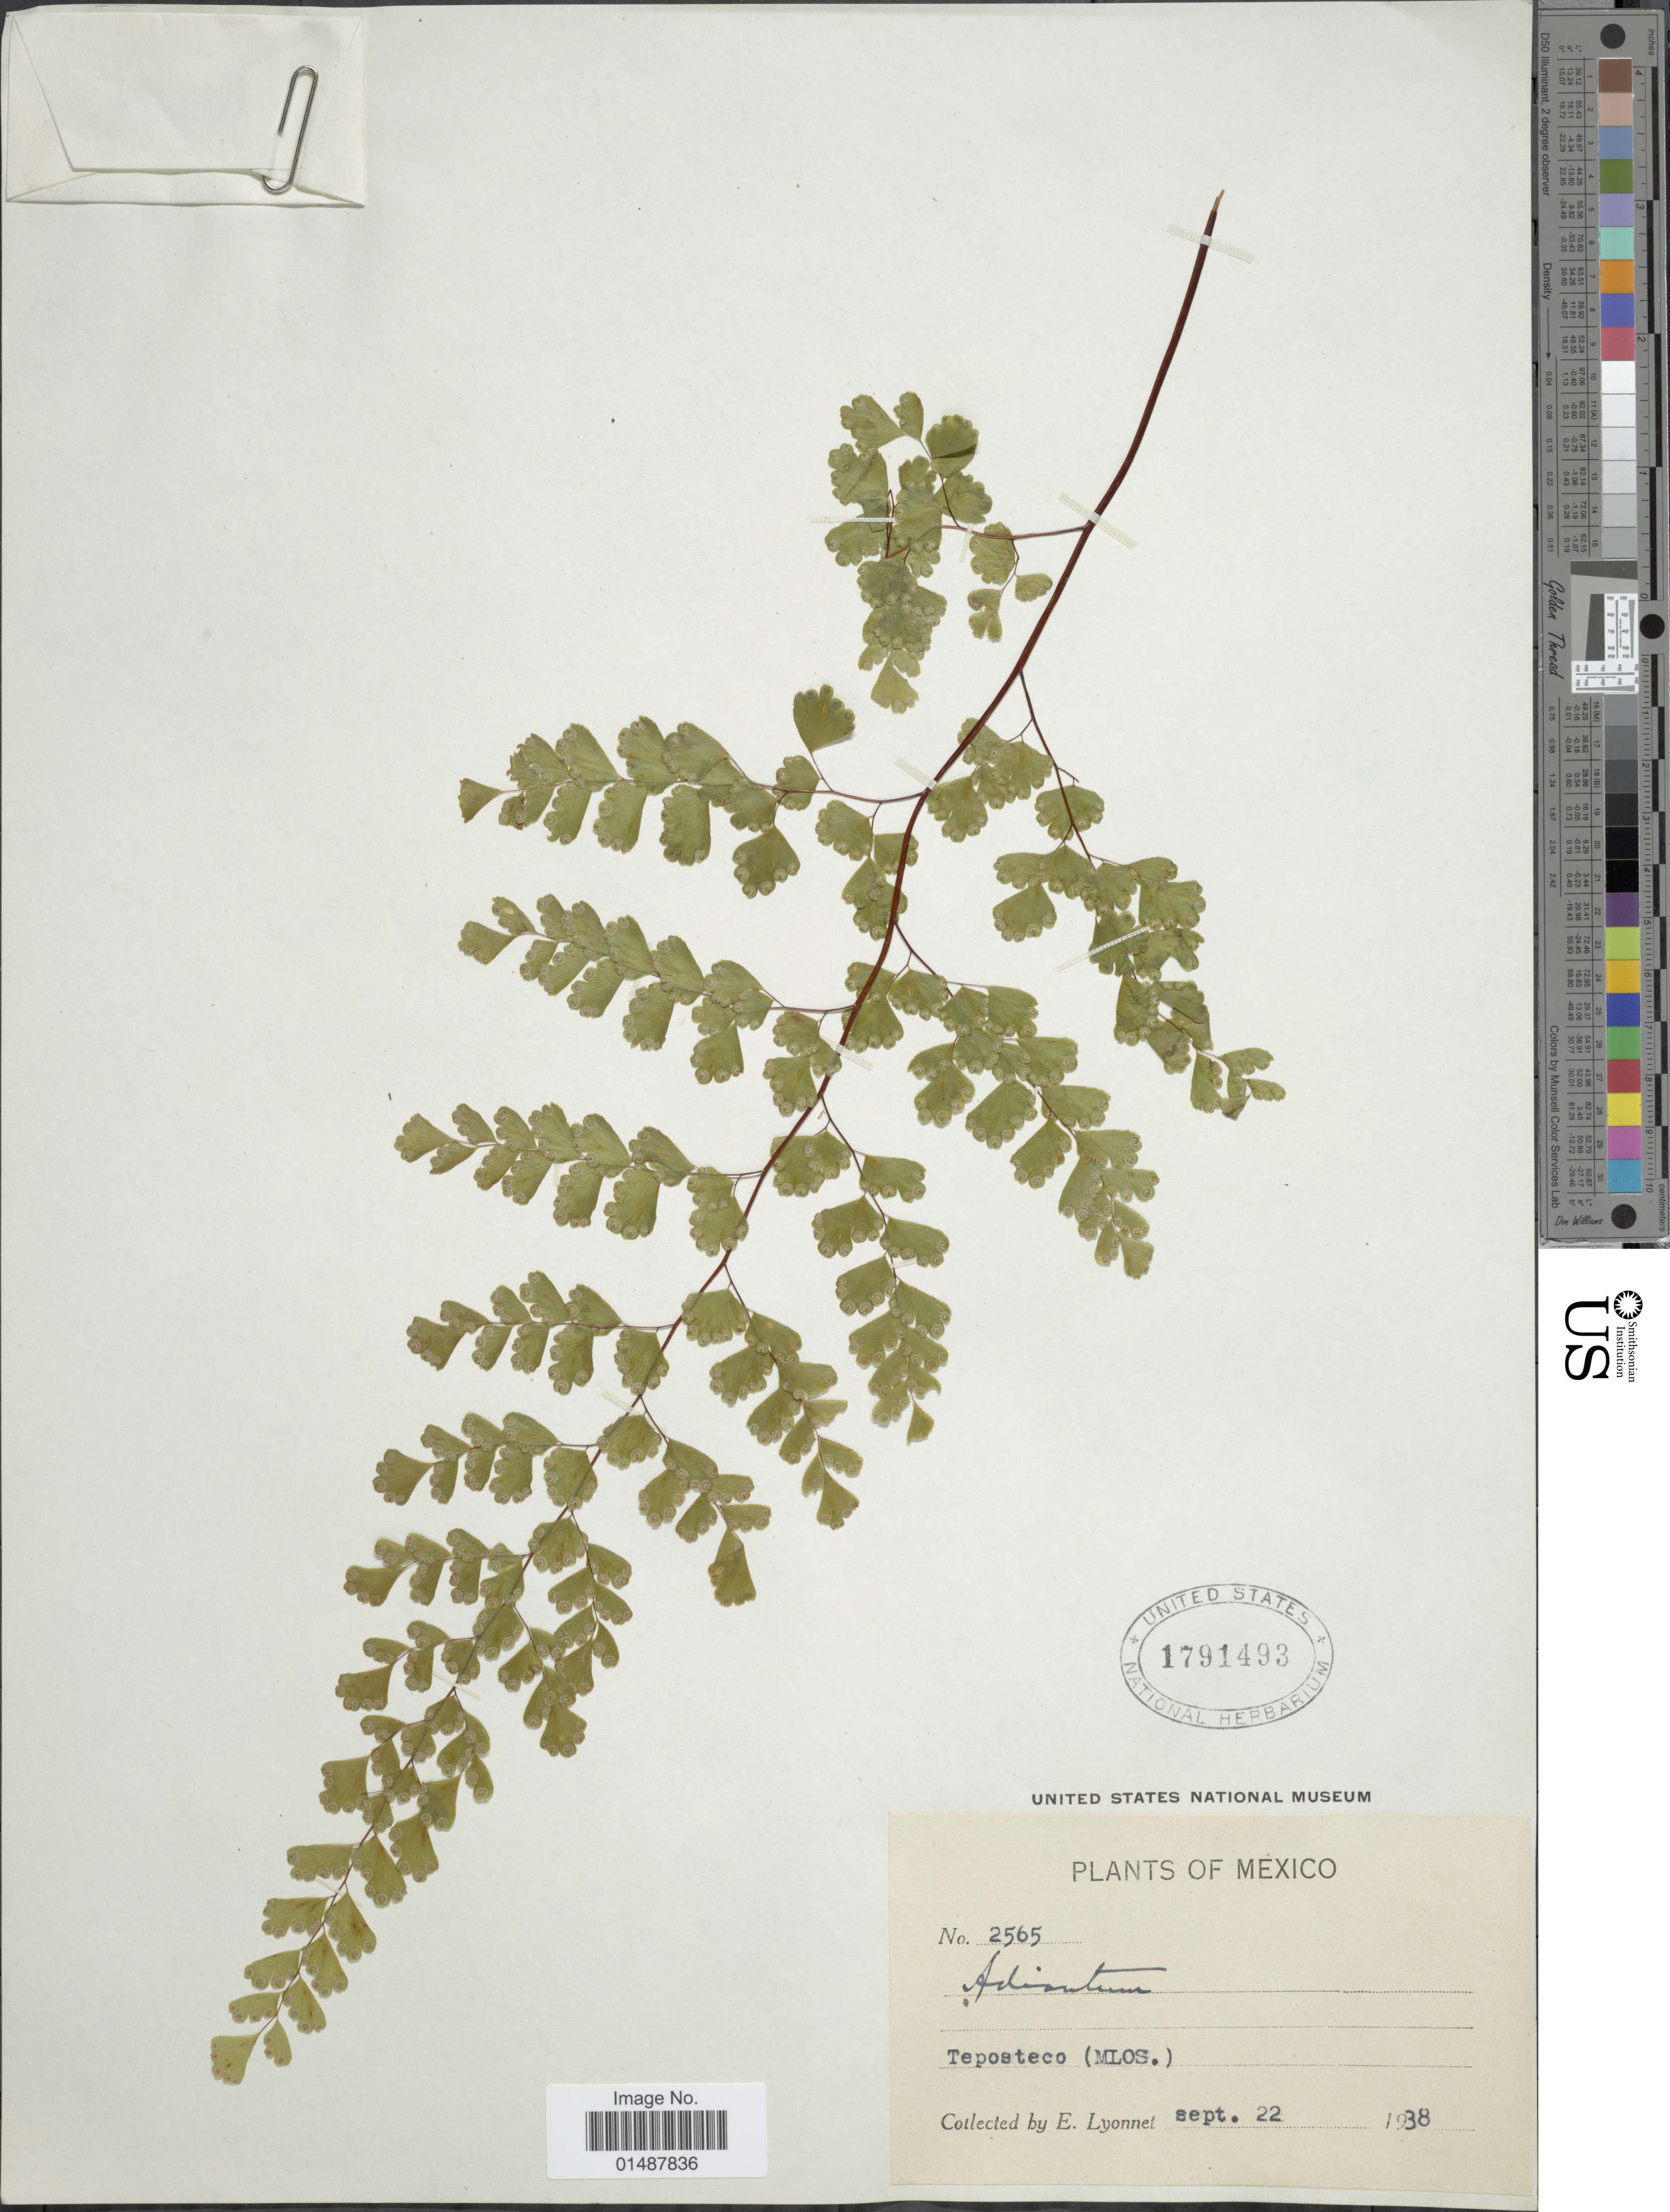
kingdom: Plantae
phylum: Tracheophyta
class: Polypodiopsida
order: Polypodiales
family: Pteridaceae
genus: Adiantum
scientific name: Adiantum concinnum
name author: Humb. & Bonpl. ex Willd.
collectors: E. Lyonnet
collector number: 2565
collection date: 1938-09-22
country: Mexico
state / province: Morelos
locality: Teposteco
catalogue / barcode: US 1731493